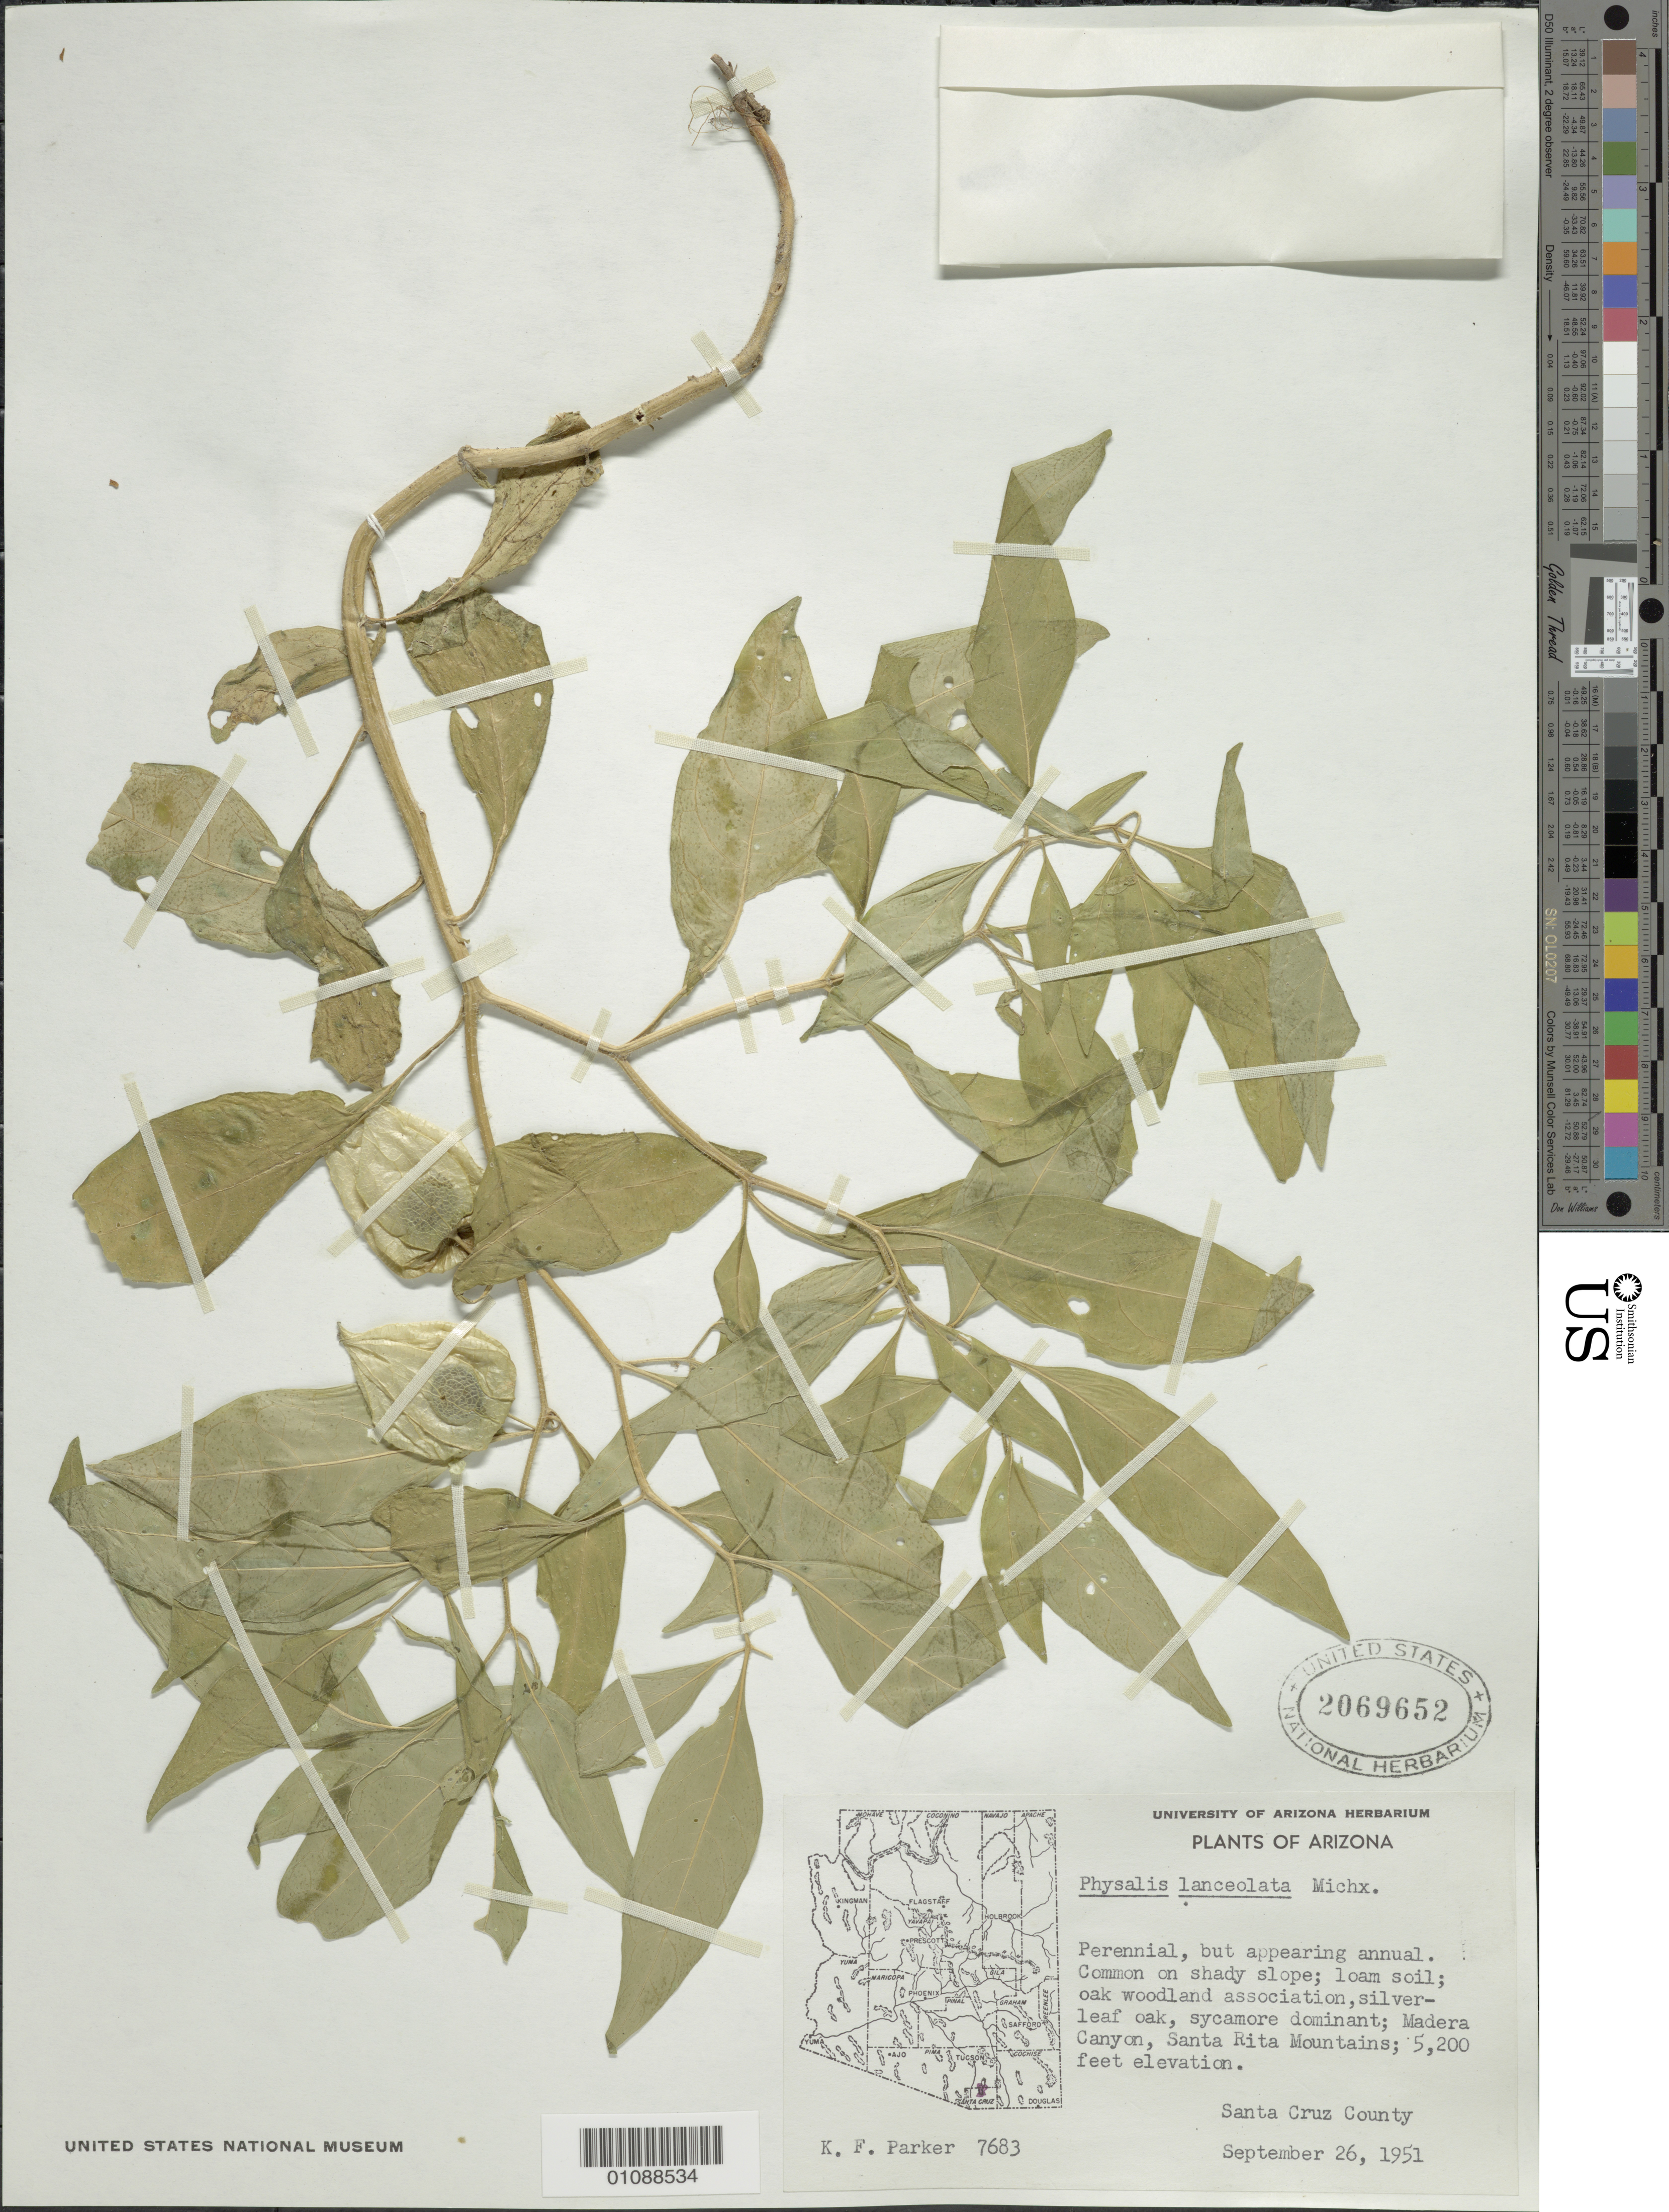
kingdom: Plantae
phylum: Tracheophyta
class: Magnoliopsida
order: Solanales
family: Solanaceae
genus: Physalis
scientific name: Physalis lanceolata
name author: Michx.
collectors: K. F. Parker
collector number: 7683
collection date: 1951-09-26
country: United States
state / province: Arizona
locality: Madera Canyon, Santa Rita Mountains. Santa Cruz County.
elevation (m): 1585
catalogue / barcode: US 2069652